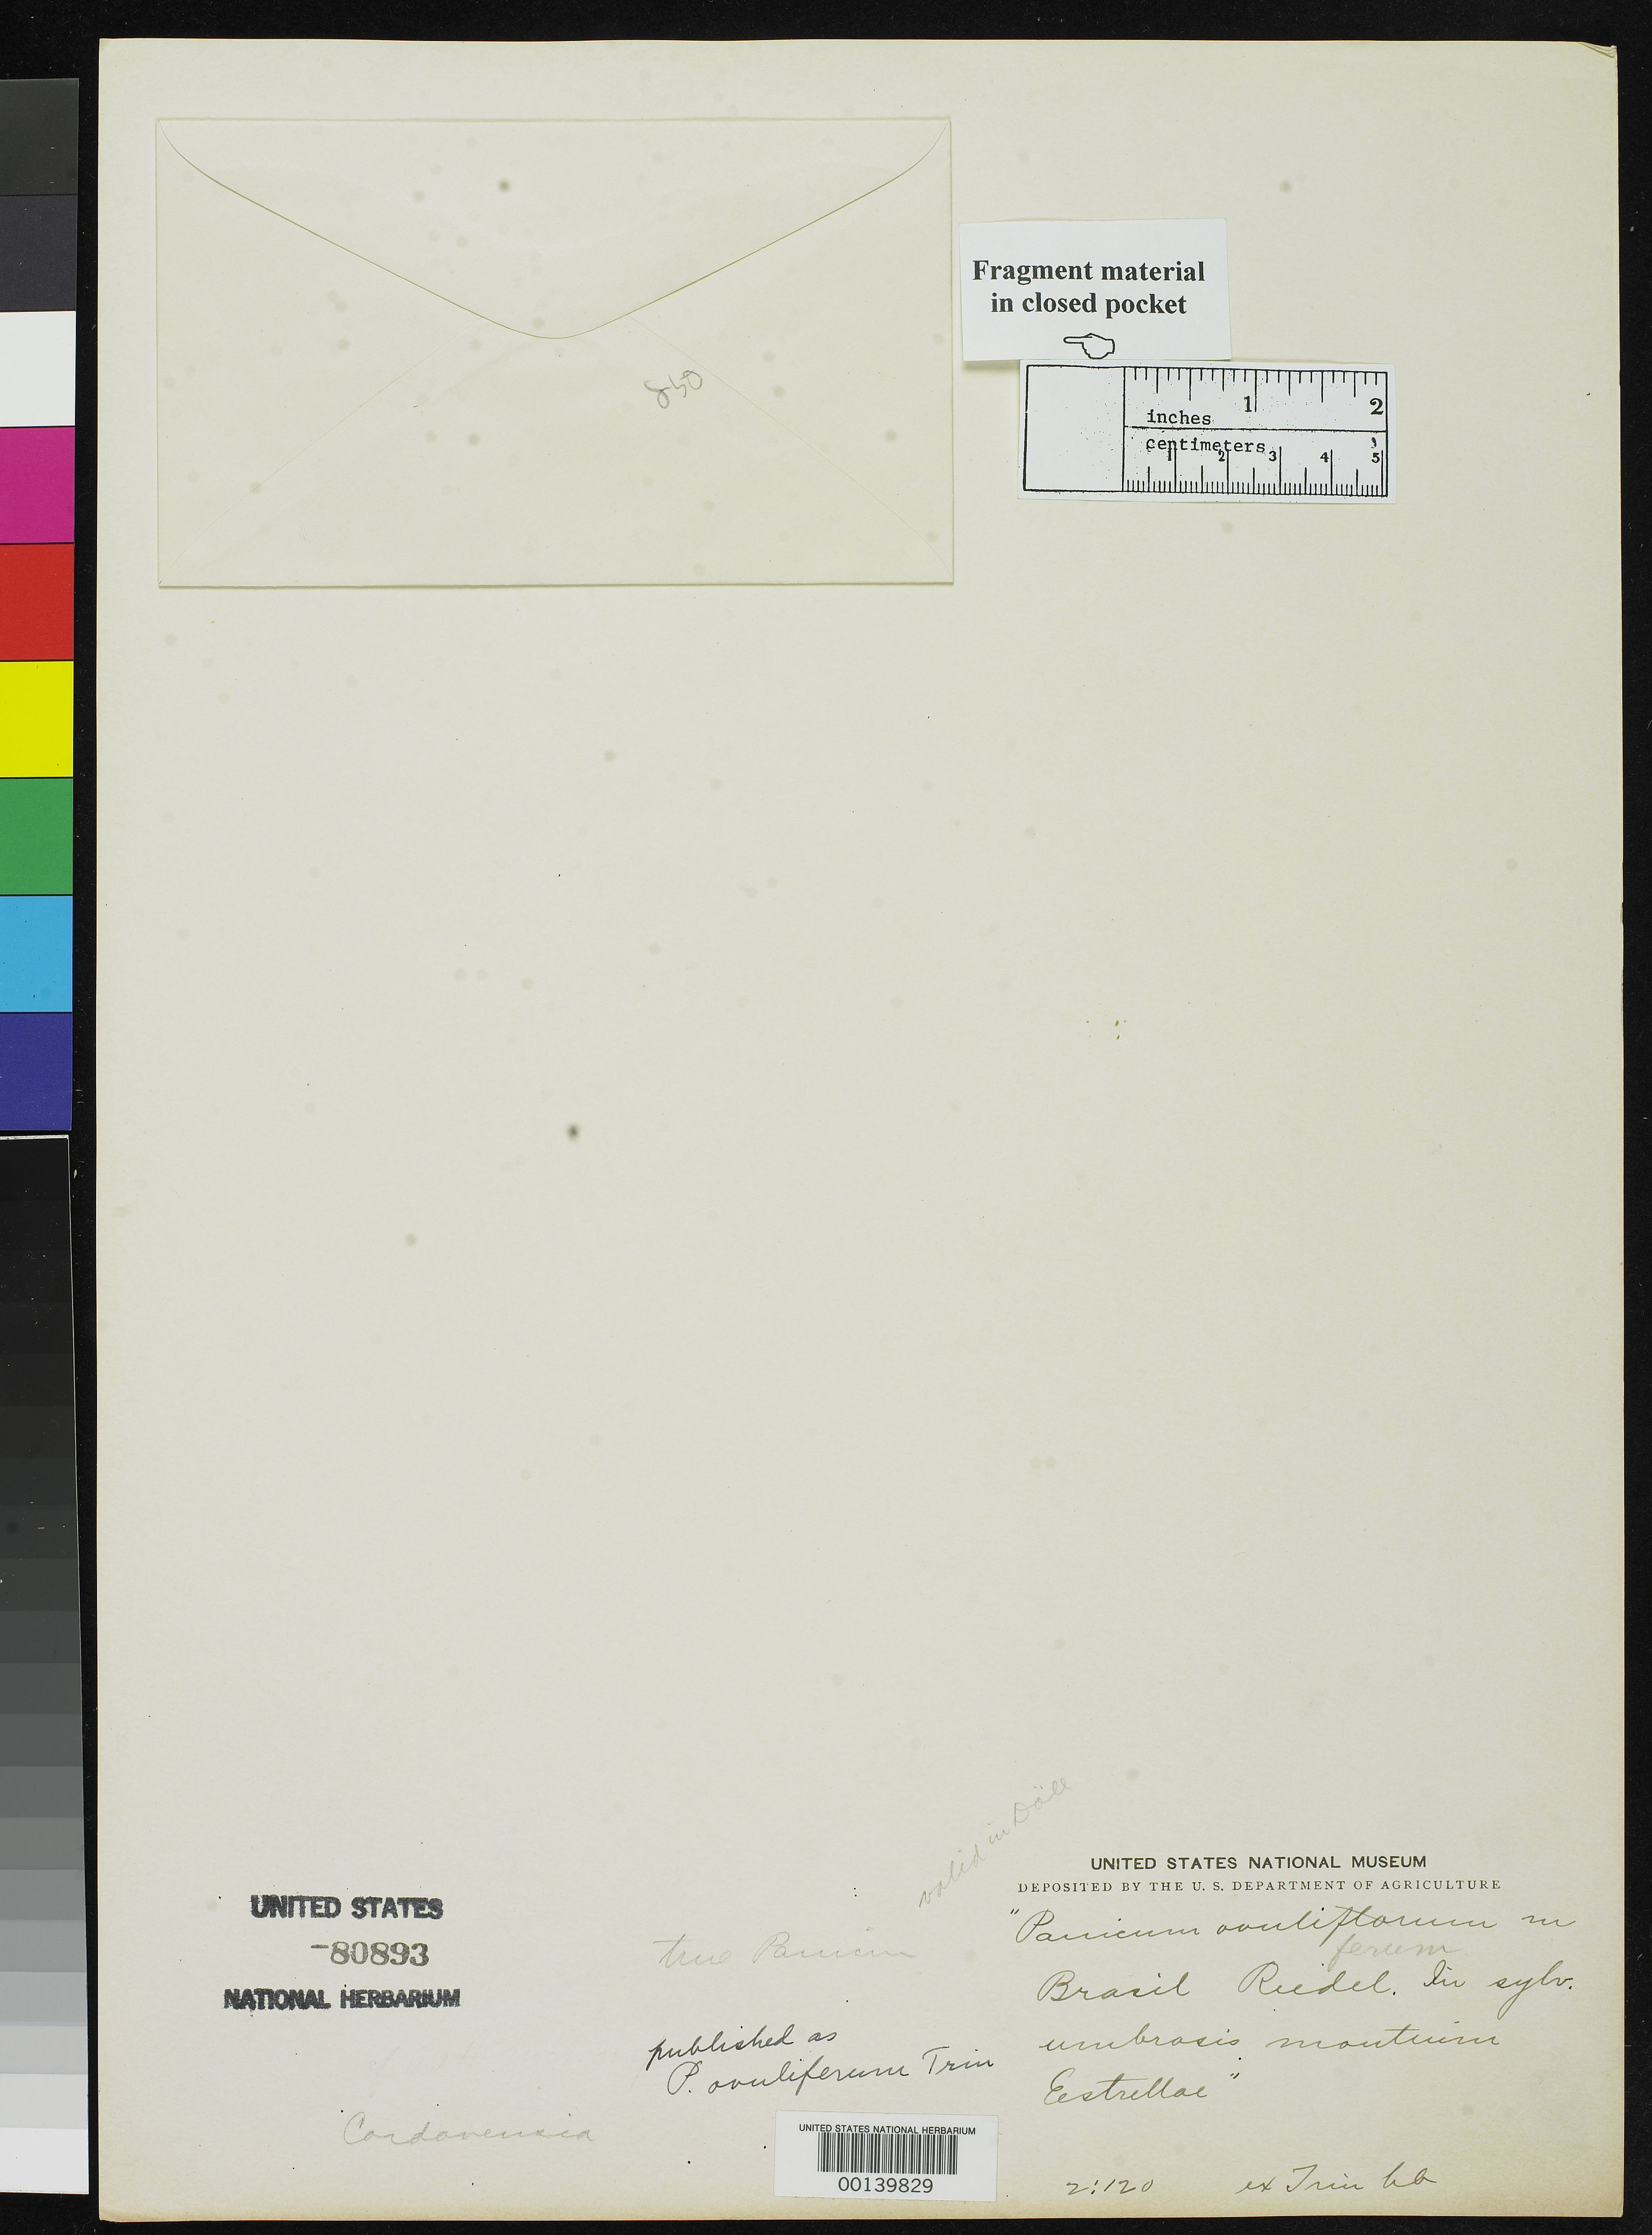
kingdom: Plantae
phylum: Tracheophyta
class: Liliopsida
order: Poales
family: Poaceae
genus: Panicum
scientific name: Panicum ovuliferum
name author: Trin.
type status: Type Fragment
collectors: L. Riedel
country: Brazil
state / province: Rio de Janeiro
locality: Serra Estrella.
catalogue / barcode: US 80893